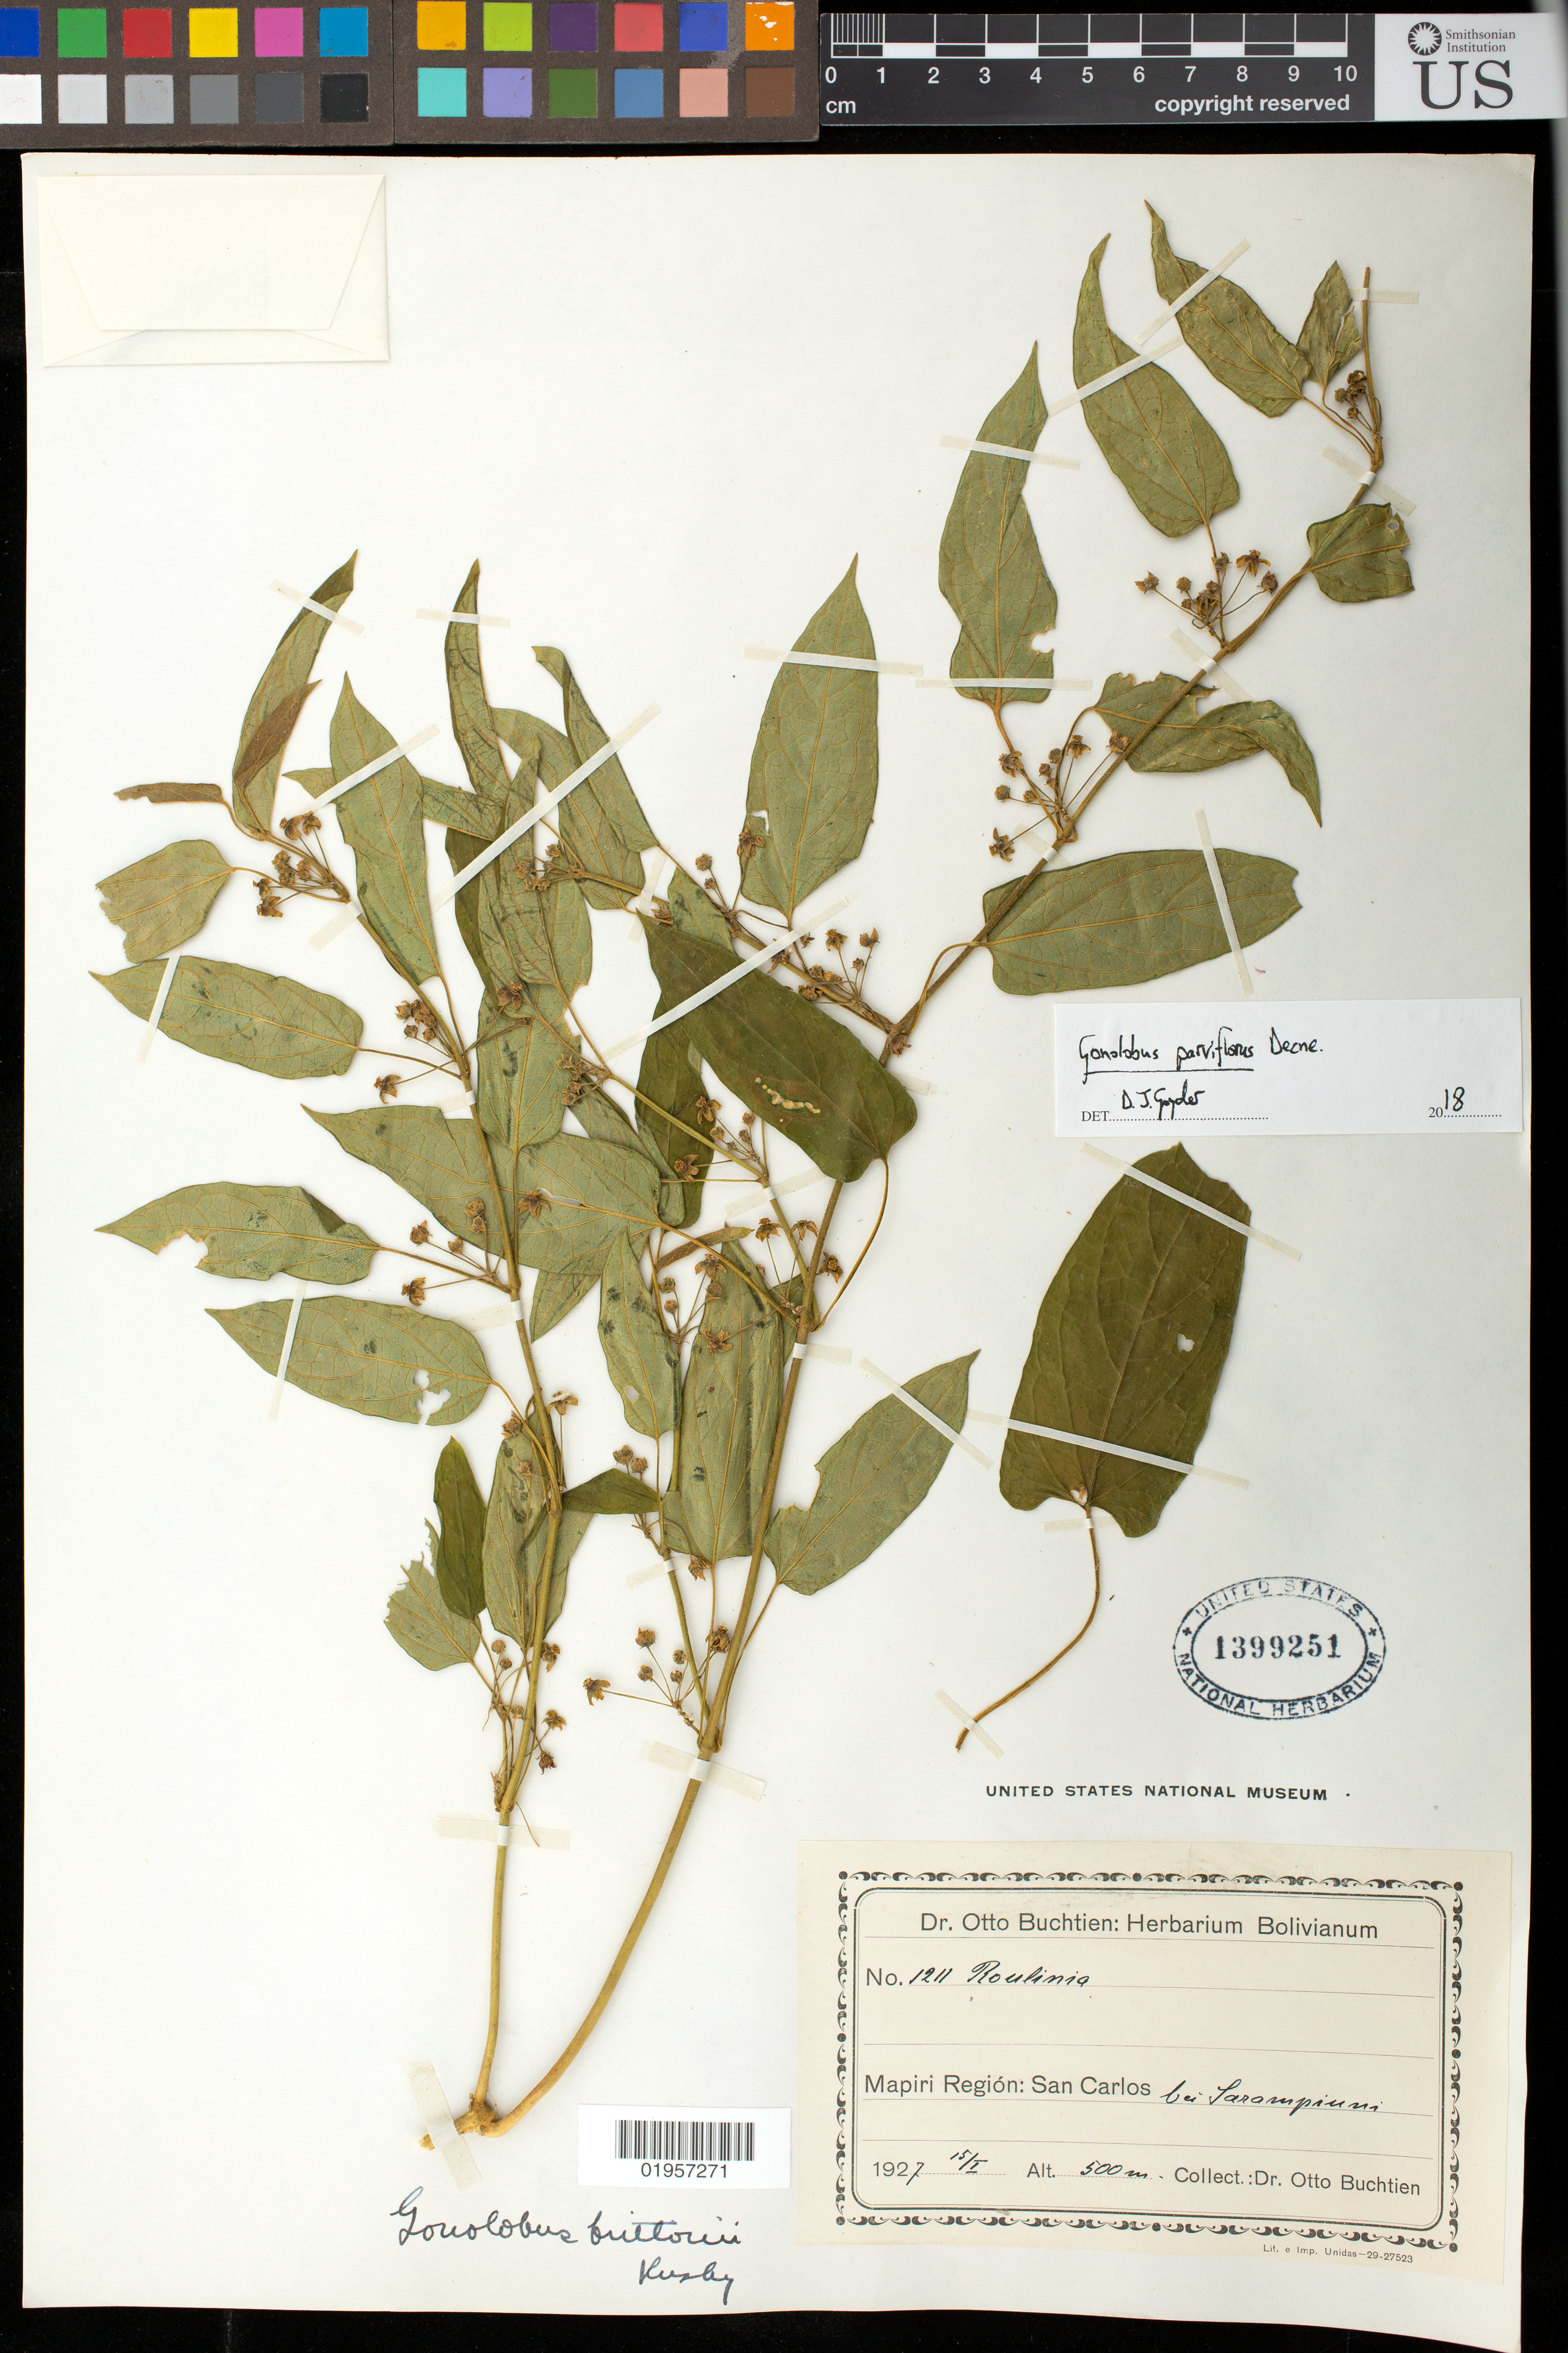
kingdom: Plantae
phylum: Tracheophyta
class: Magnoliopsida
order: Gentianales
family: Apocynaceae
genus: Gonolobus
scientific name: Gonolobus parviflorus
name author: Decne.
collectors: O. Buchtien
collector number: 1211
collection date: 1927-01-15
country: Bolivia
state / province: La Paz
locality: Mapiri Región, San Carlos bei Sarampiuni.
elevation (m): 500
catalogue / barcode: US 1399251